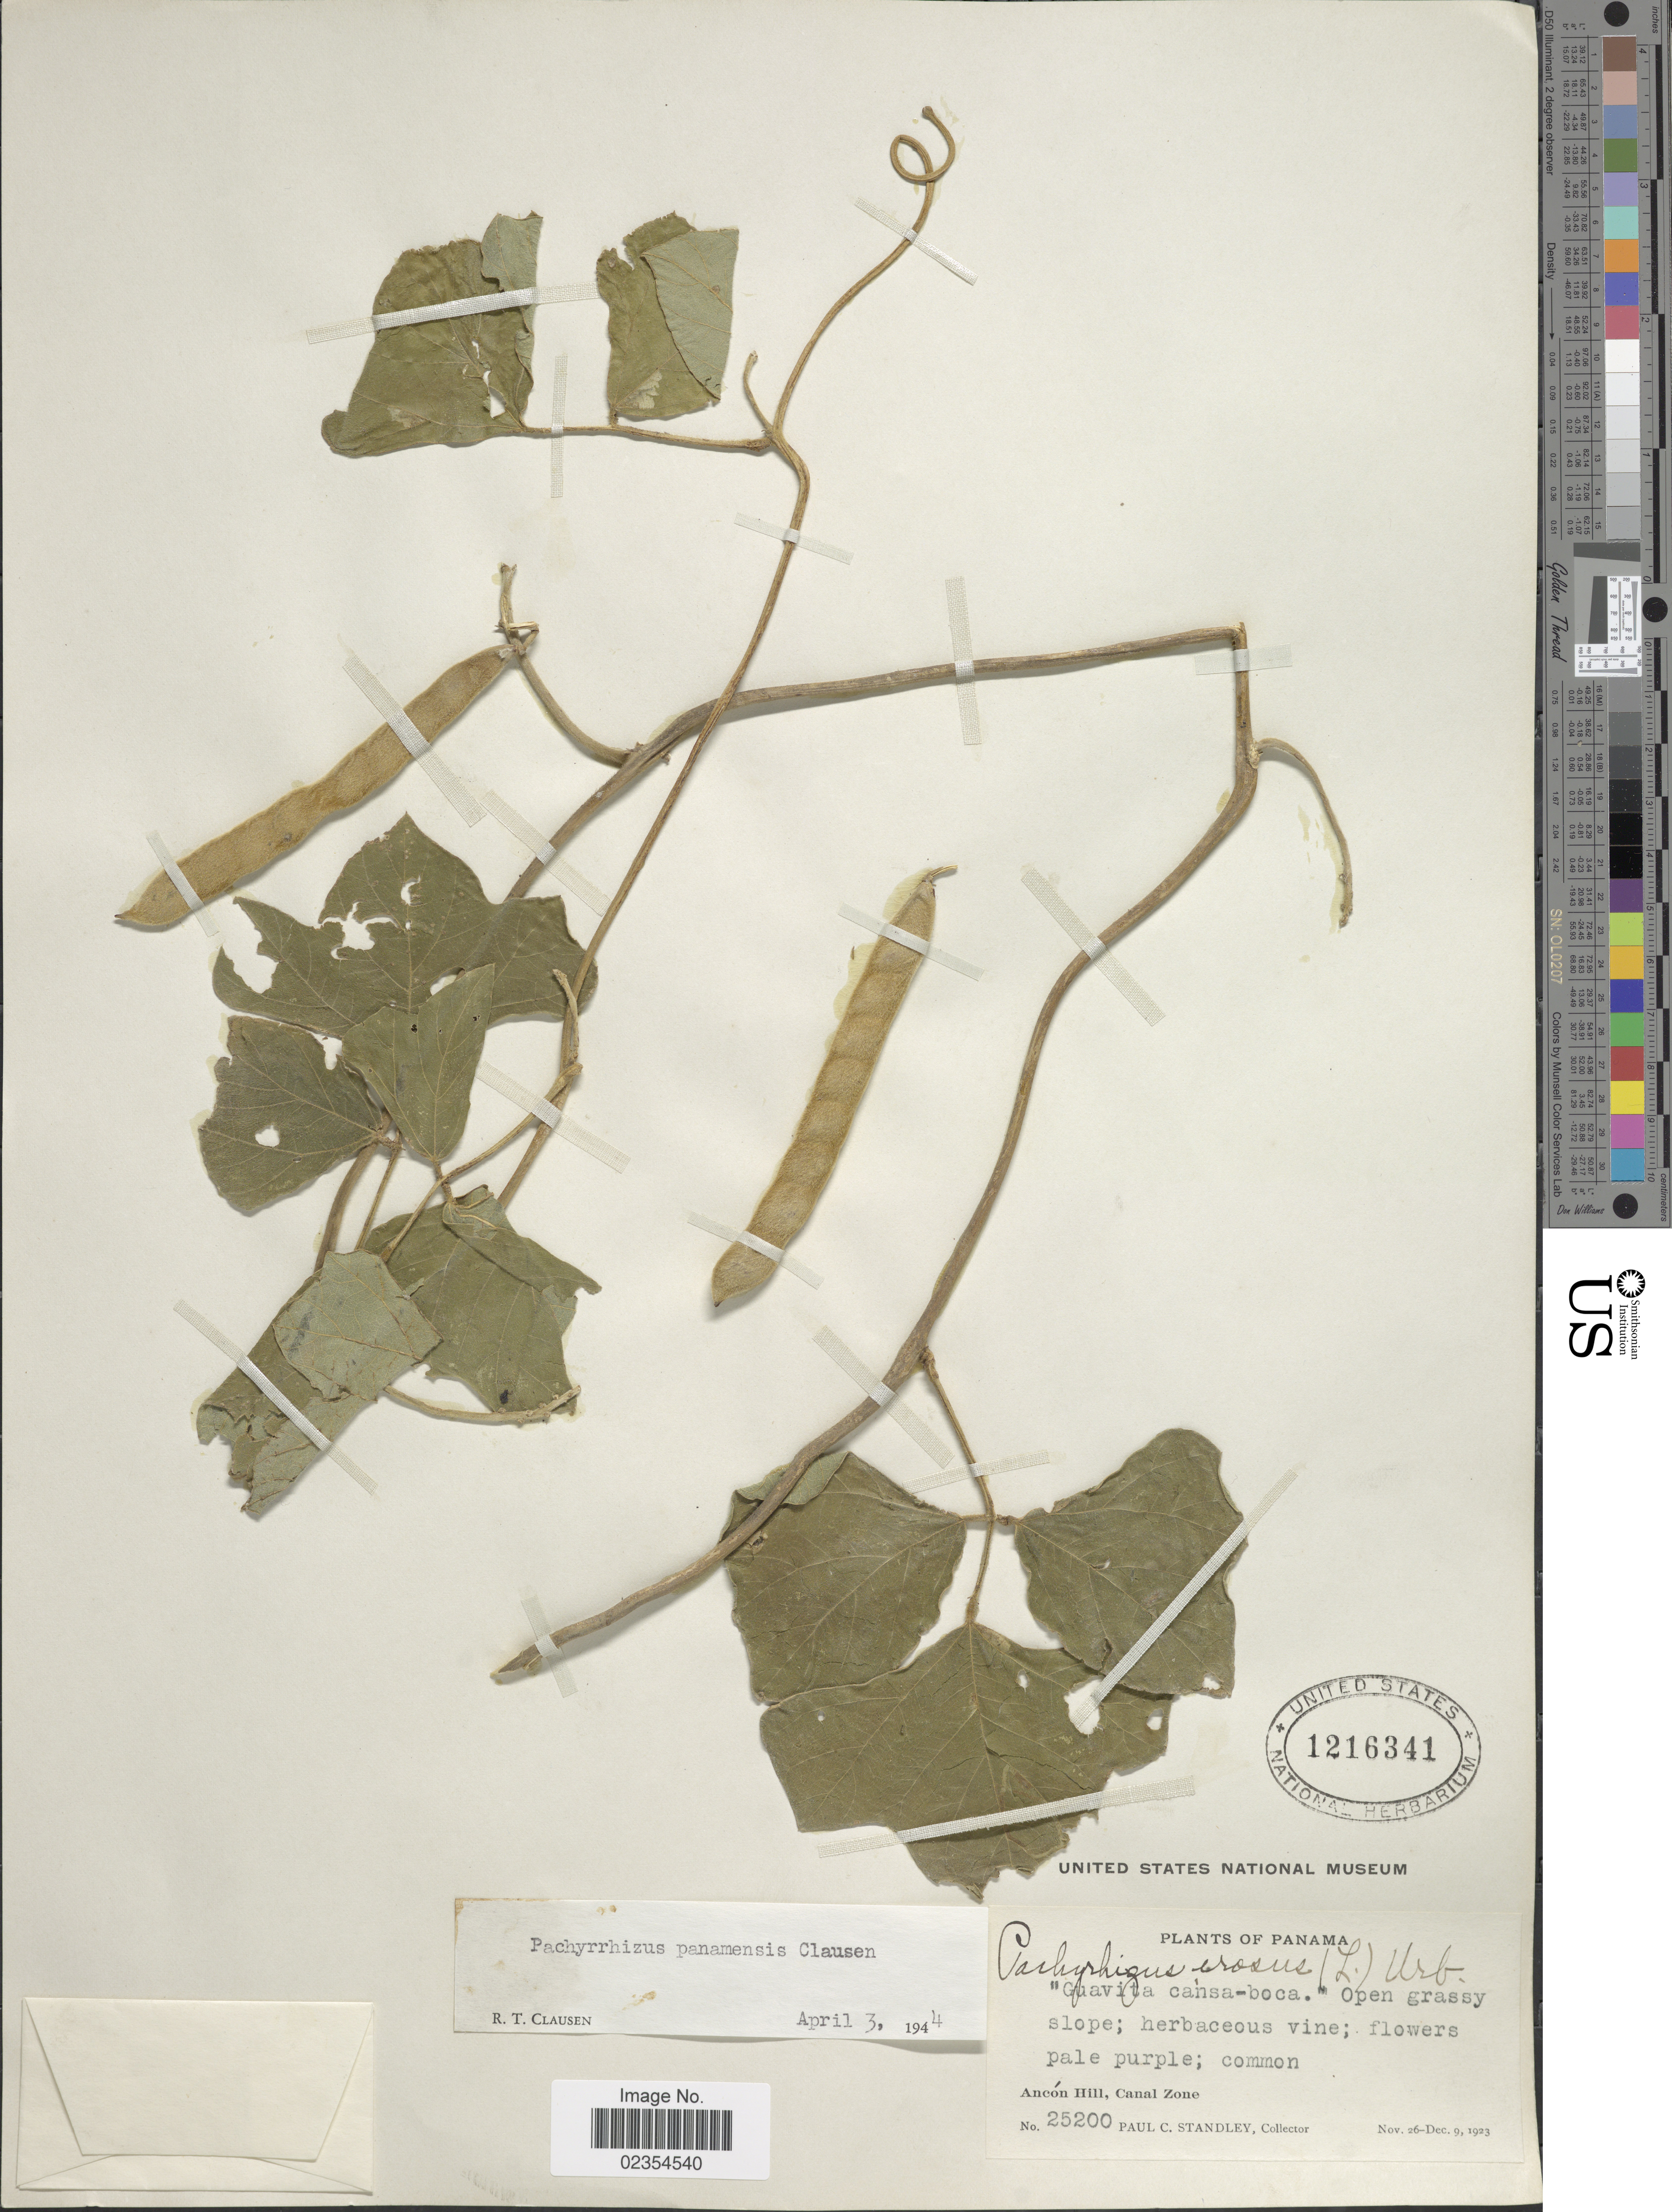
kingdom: Plantae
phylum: Tracheophyta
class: Magnoliopsida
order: Fabales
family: Fabaceae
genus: Pachyrhizus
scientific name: Pachyrhizus panamensis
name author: R.T. Clausen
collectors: P. C. Standley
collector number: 25200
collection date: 1923-11-26/1923-12-09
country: Panama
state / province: Colón / Panamá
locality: Ancon Hill, Canal Zone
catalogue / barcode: US 1216341